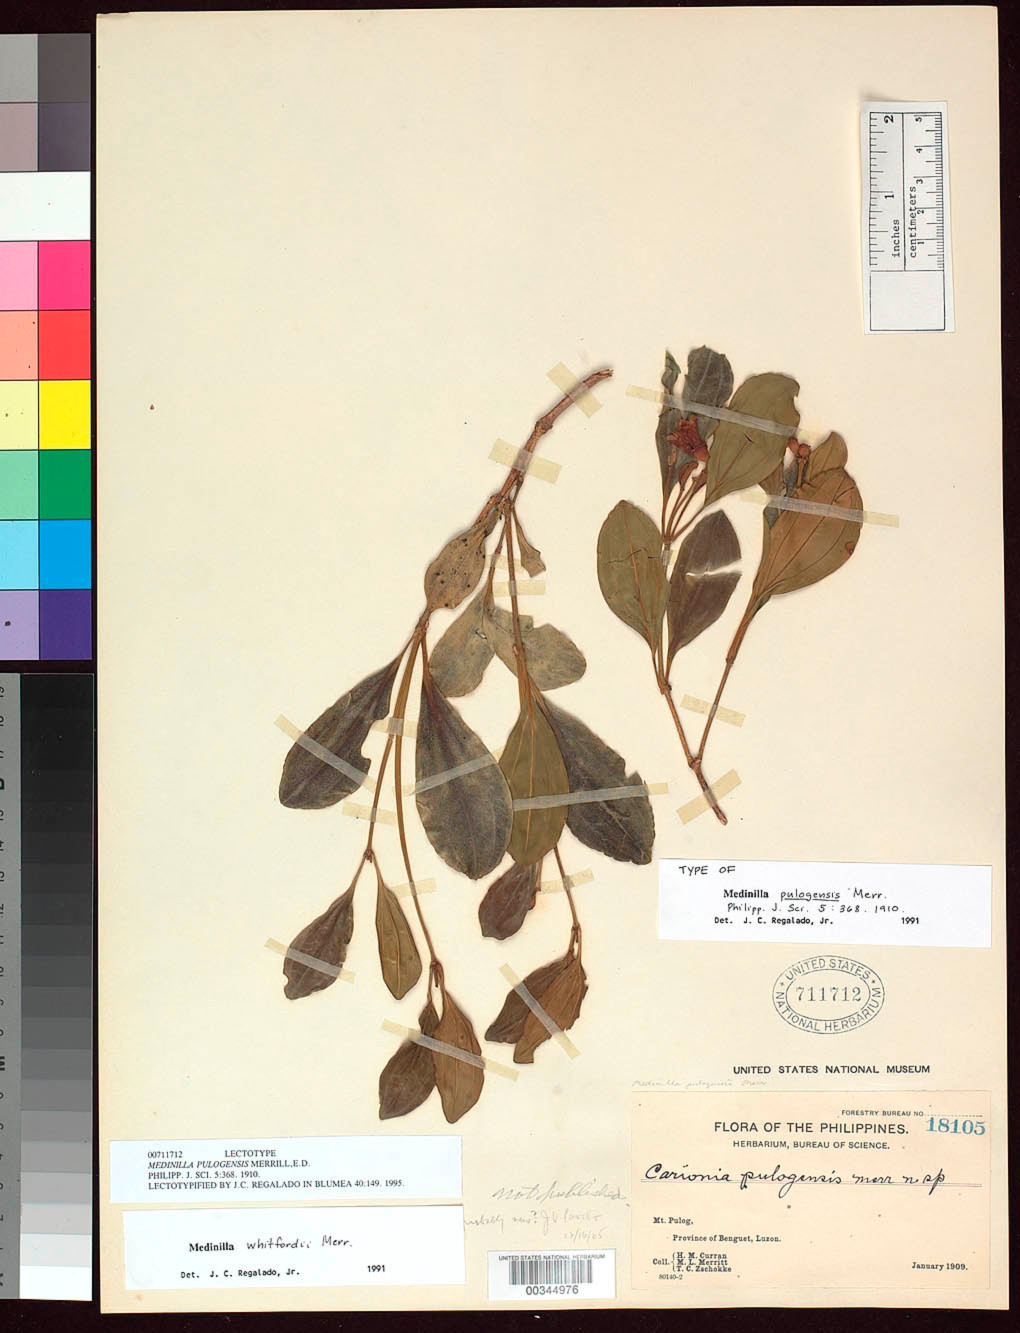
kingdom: Plantae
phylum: Tracheophyta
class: Magnoliopsida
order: Myrtales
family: Melastomataceae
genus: Medinilla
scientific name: Medinilla pulogensis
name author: Merr.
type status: Lectotype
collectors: H. M. Curran, M. L. Merritt & T. C. Zschokke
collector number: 18105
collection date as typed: Jan 1909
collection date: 1909-01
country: Philippines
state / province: Cordillera (Administrative Region)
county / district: Benguet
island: Luzon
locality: Mt. Pulog.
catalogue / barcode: US 711712